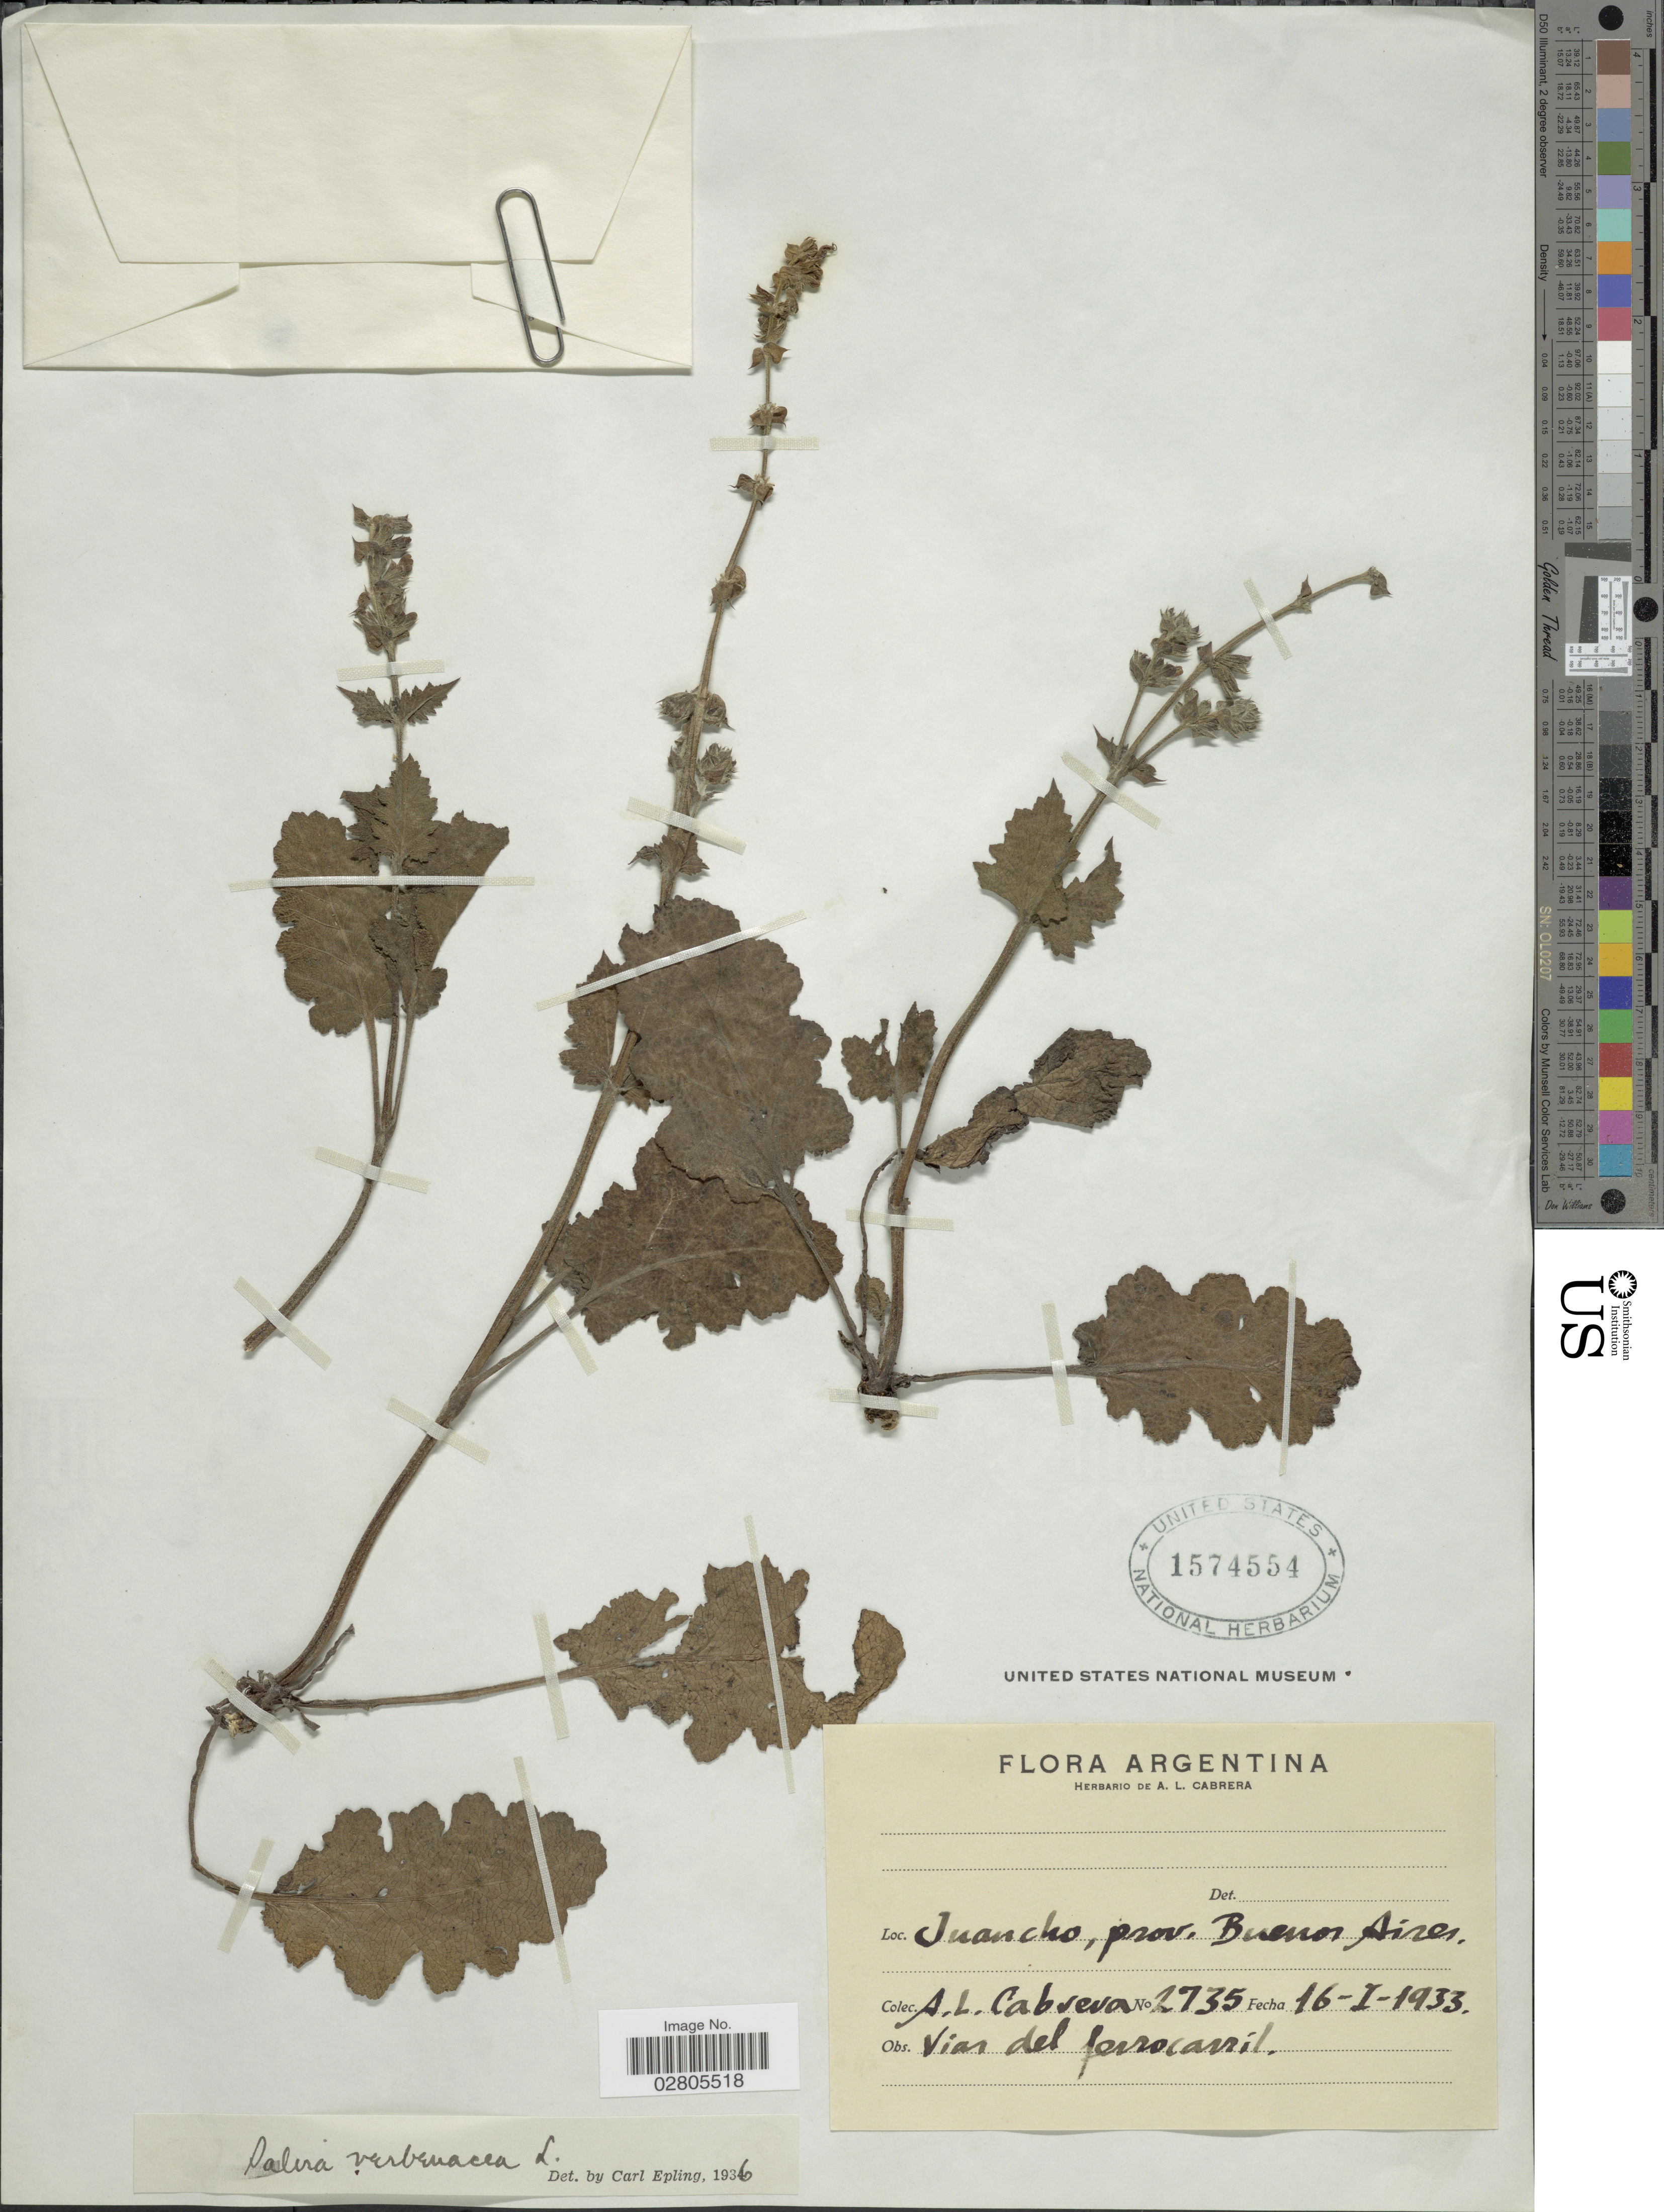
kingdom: Plantae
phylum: Tracheophyta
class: Magnoliopsida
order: Lamiales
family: Lamiaceae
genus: Salvia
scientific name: Salvia verbenacea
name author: L.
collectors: A. L. Cabrera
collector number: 2735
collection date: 1933-01-16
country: Argentina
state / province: Buenos Aires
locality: Juancho, prov. Buenos Aires.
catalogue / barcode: US 1574554